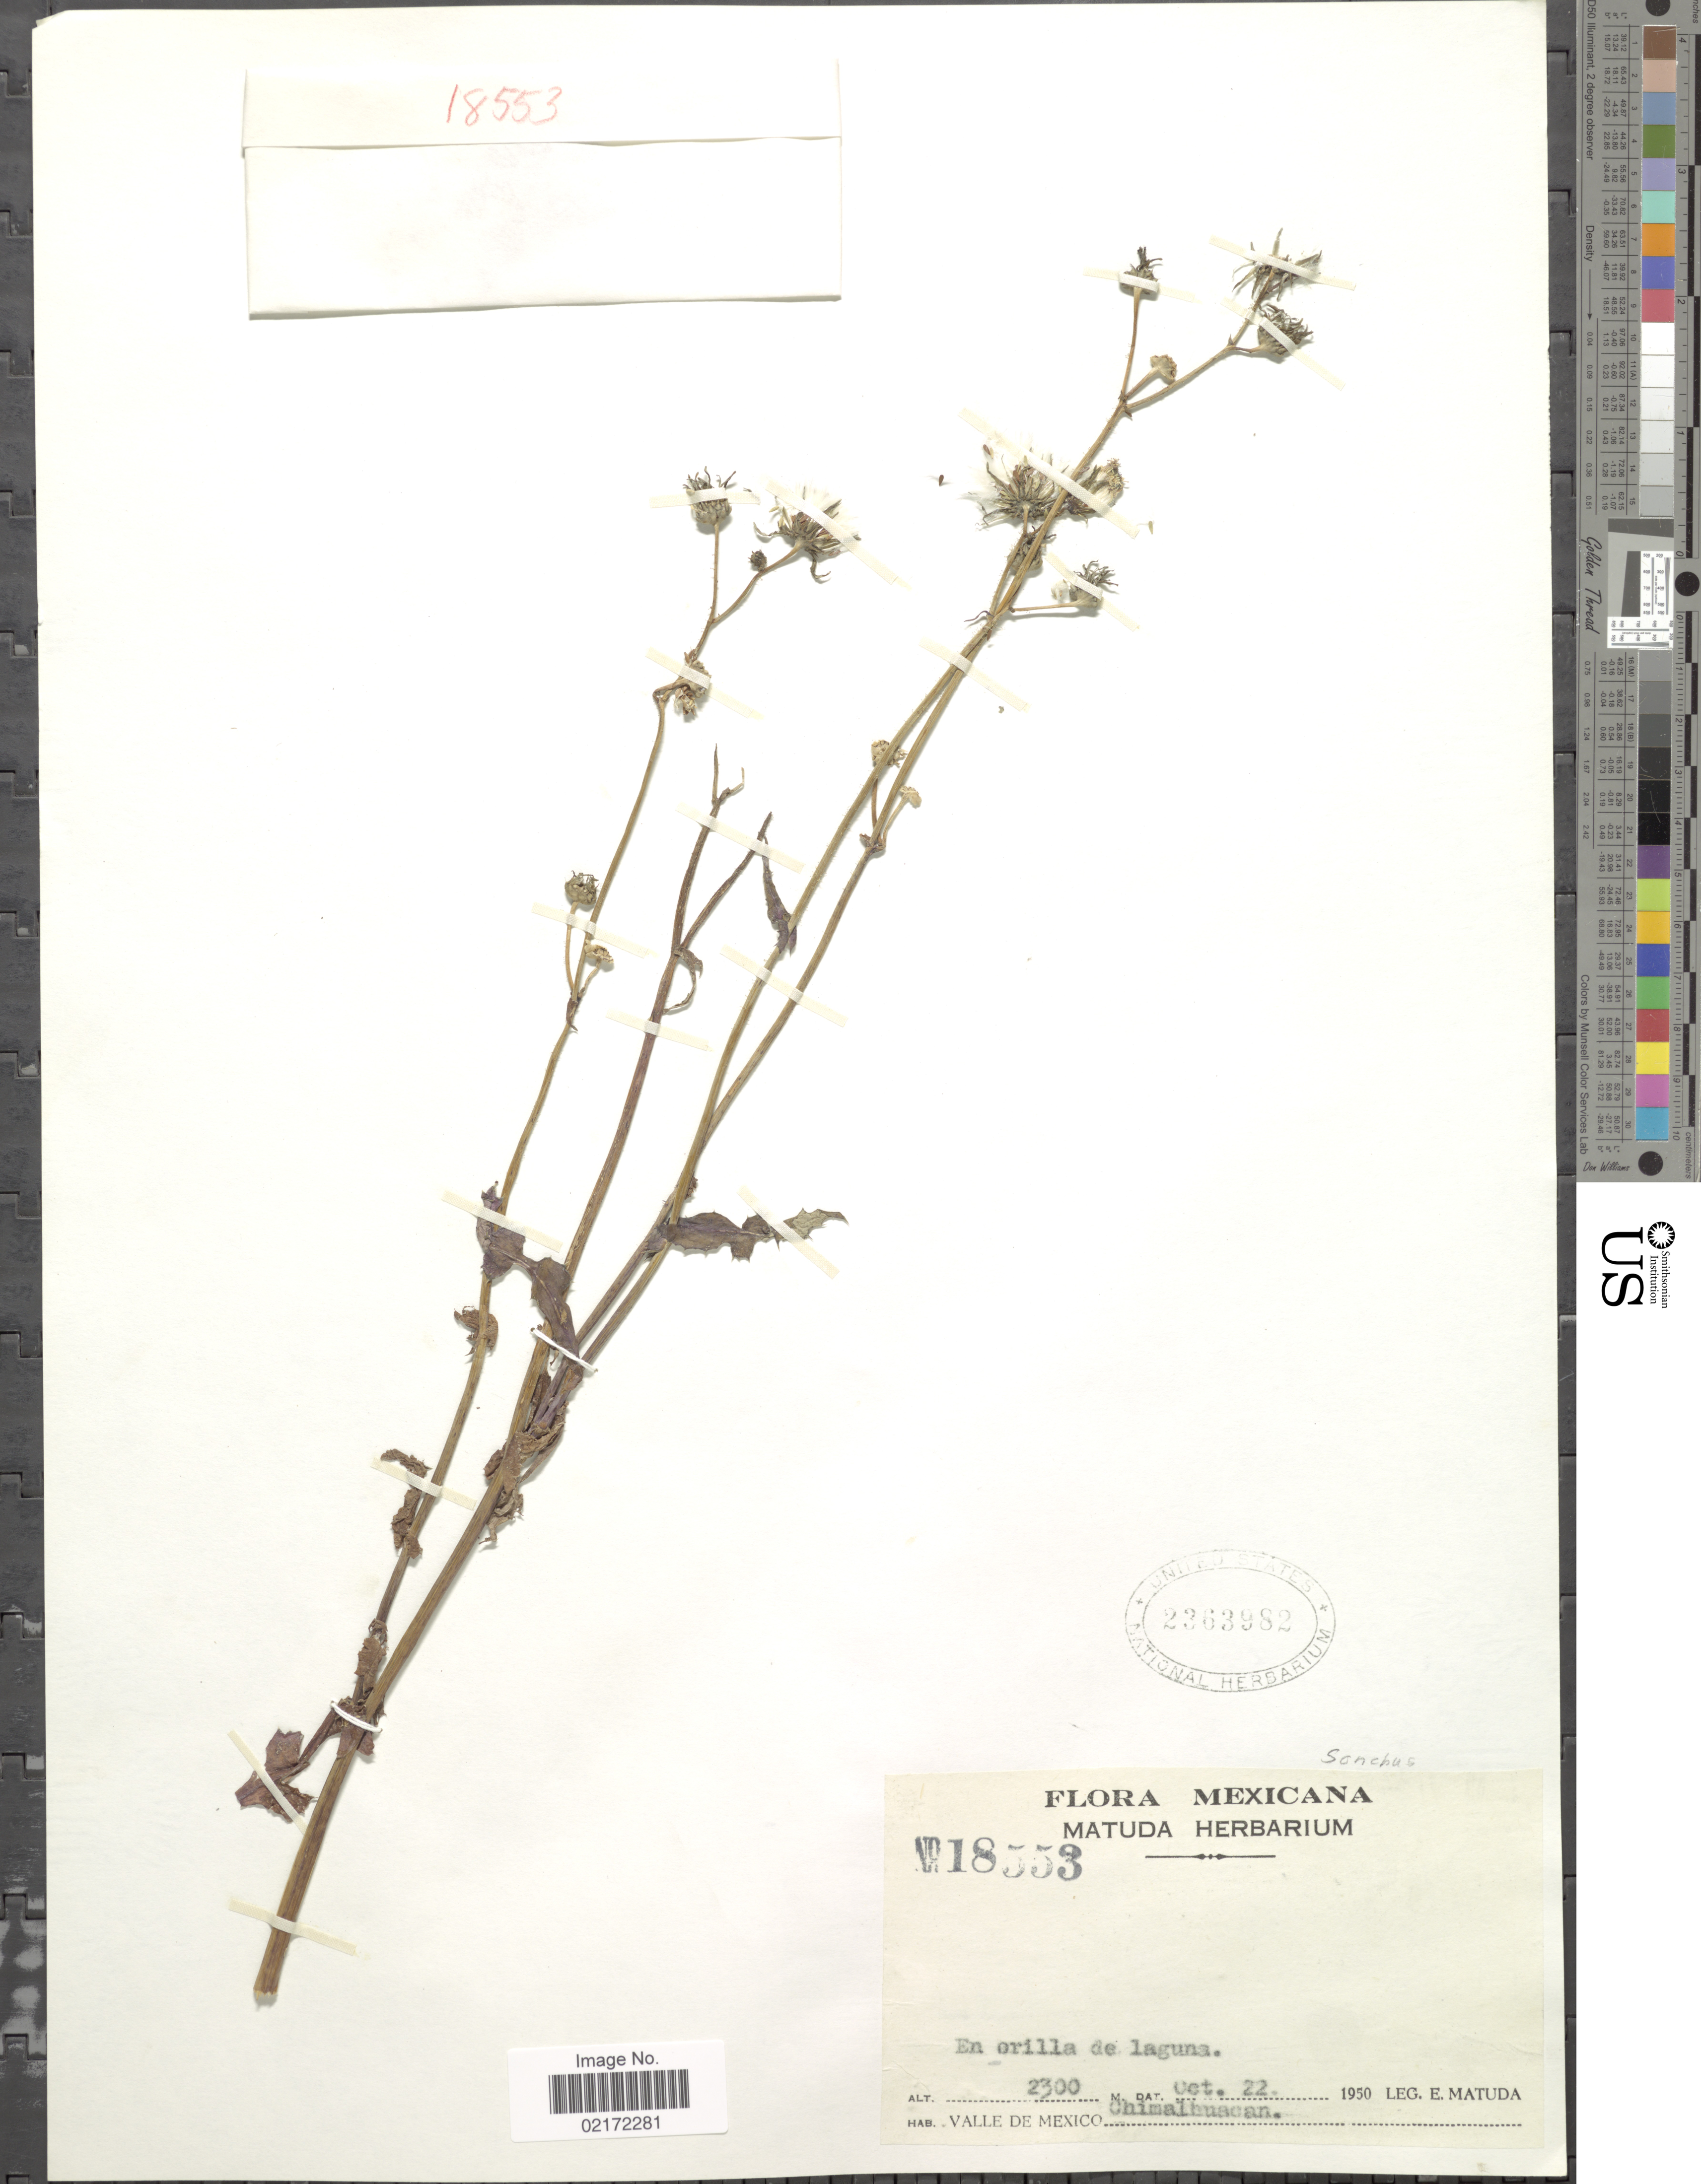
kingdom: Plantae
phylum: Tracheophyta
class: Magnoliopsida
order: Asterales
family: Asteraceae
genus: Sonchus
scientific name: Sonchus sp.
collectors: E. Matuda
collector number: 18553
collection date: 1950-10-22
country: Mexico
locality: En orilla de laguna. Valle de Mexico. Chimalhuacan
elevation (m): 2300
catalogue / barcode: US 2363982